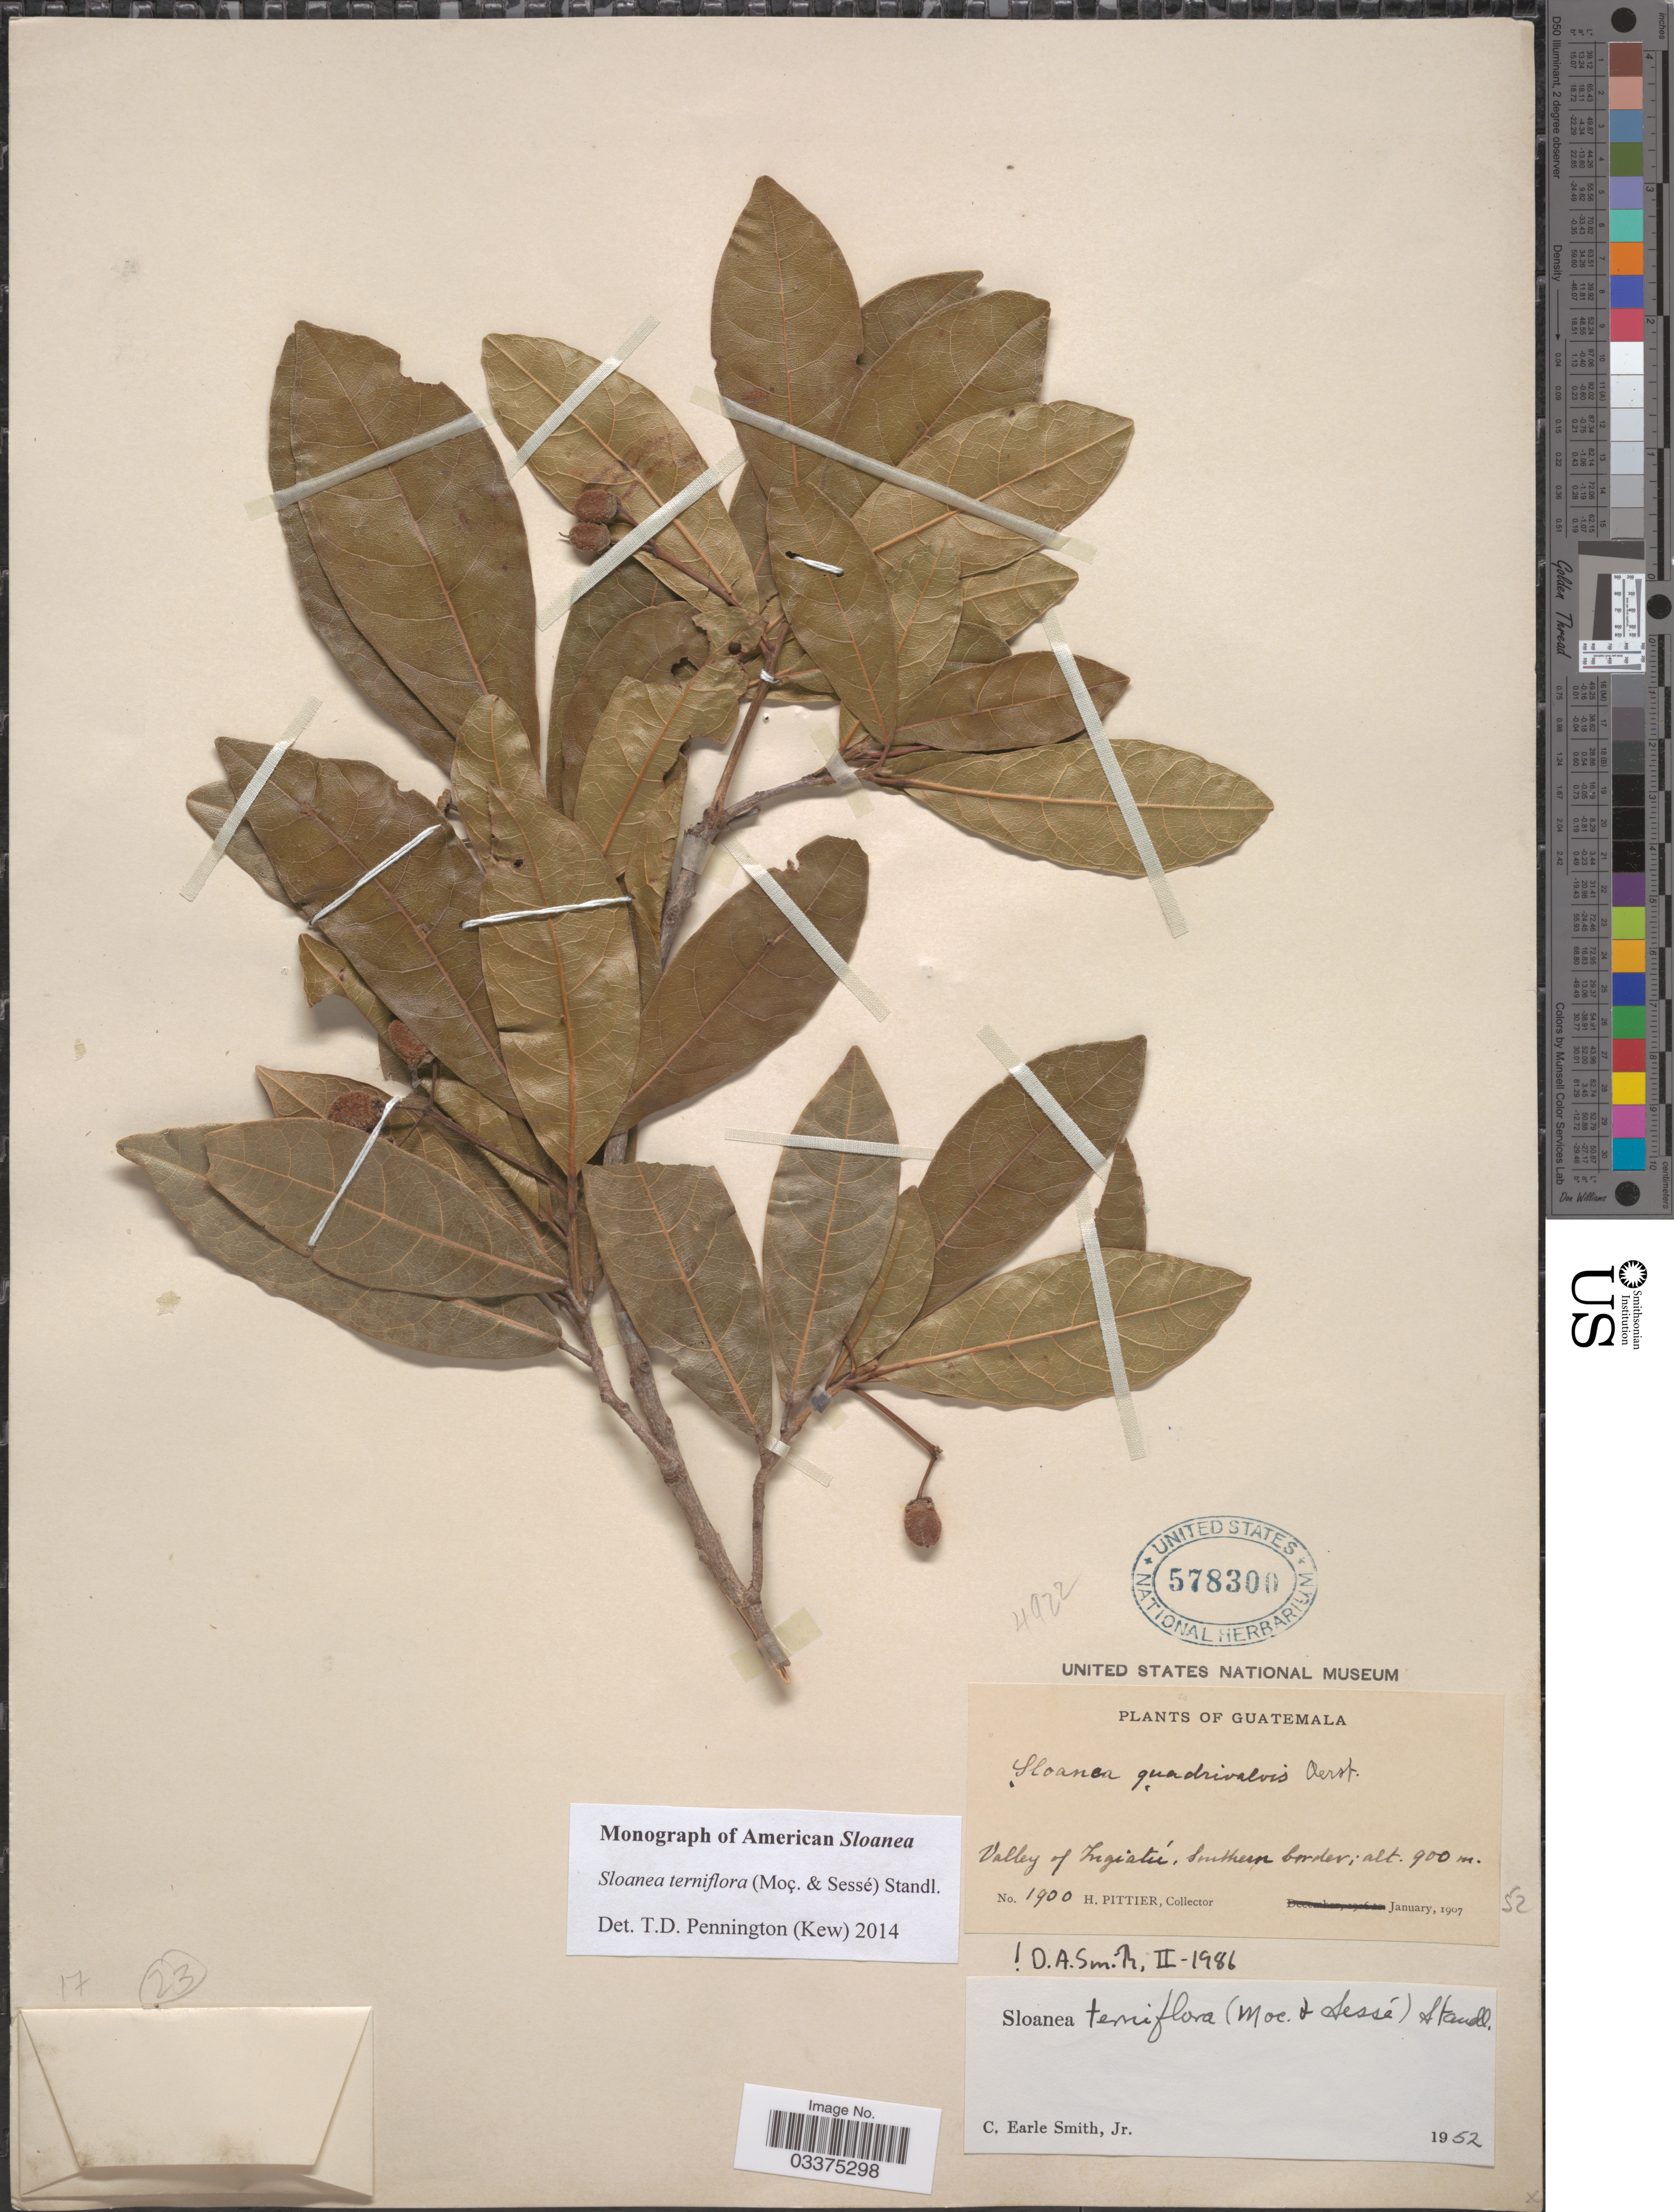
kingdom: Plantae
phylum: Tracheophyta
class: Magnoliopsida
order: Oxalidales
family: Elaeocarpaceae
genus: Sloanea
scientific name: Sloanea terniflora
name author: (Moc. & Sessé ex DC.) Standl.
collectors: H. F. Pittier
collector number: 1900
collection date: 1907-01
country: Guatemala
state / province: Escuintla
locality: Valley of Ingiatú, Southern border.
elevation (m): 900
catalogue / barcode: US 578300